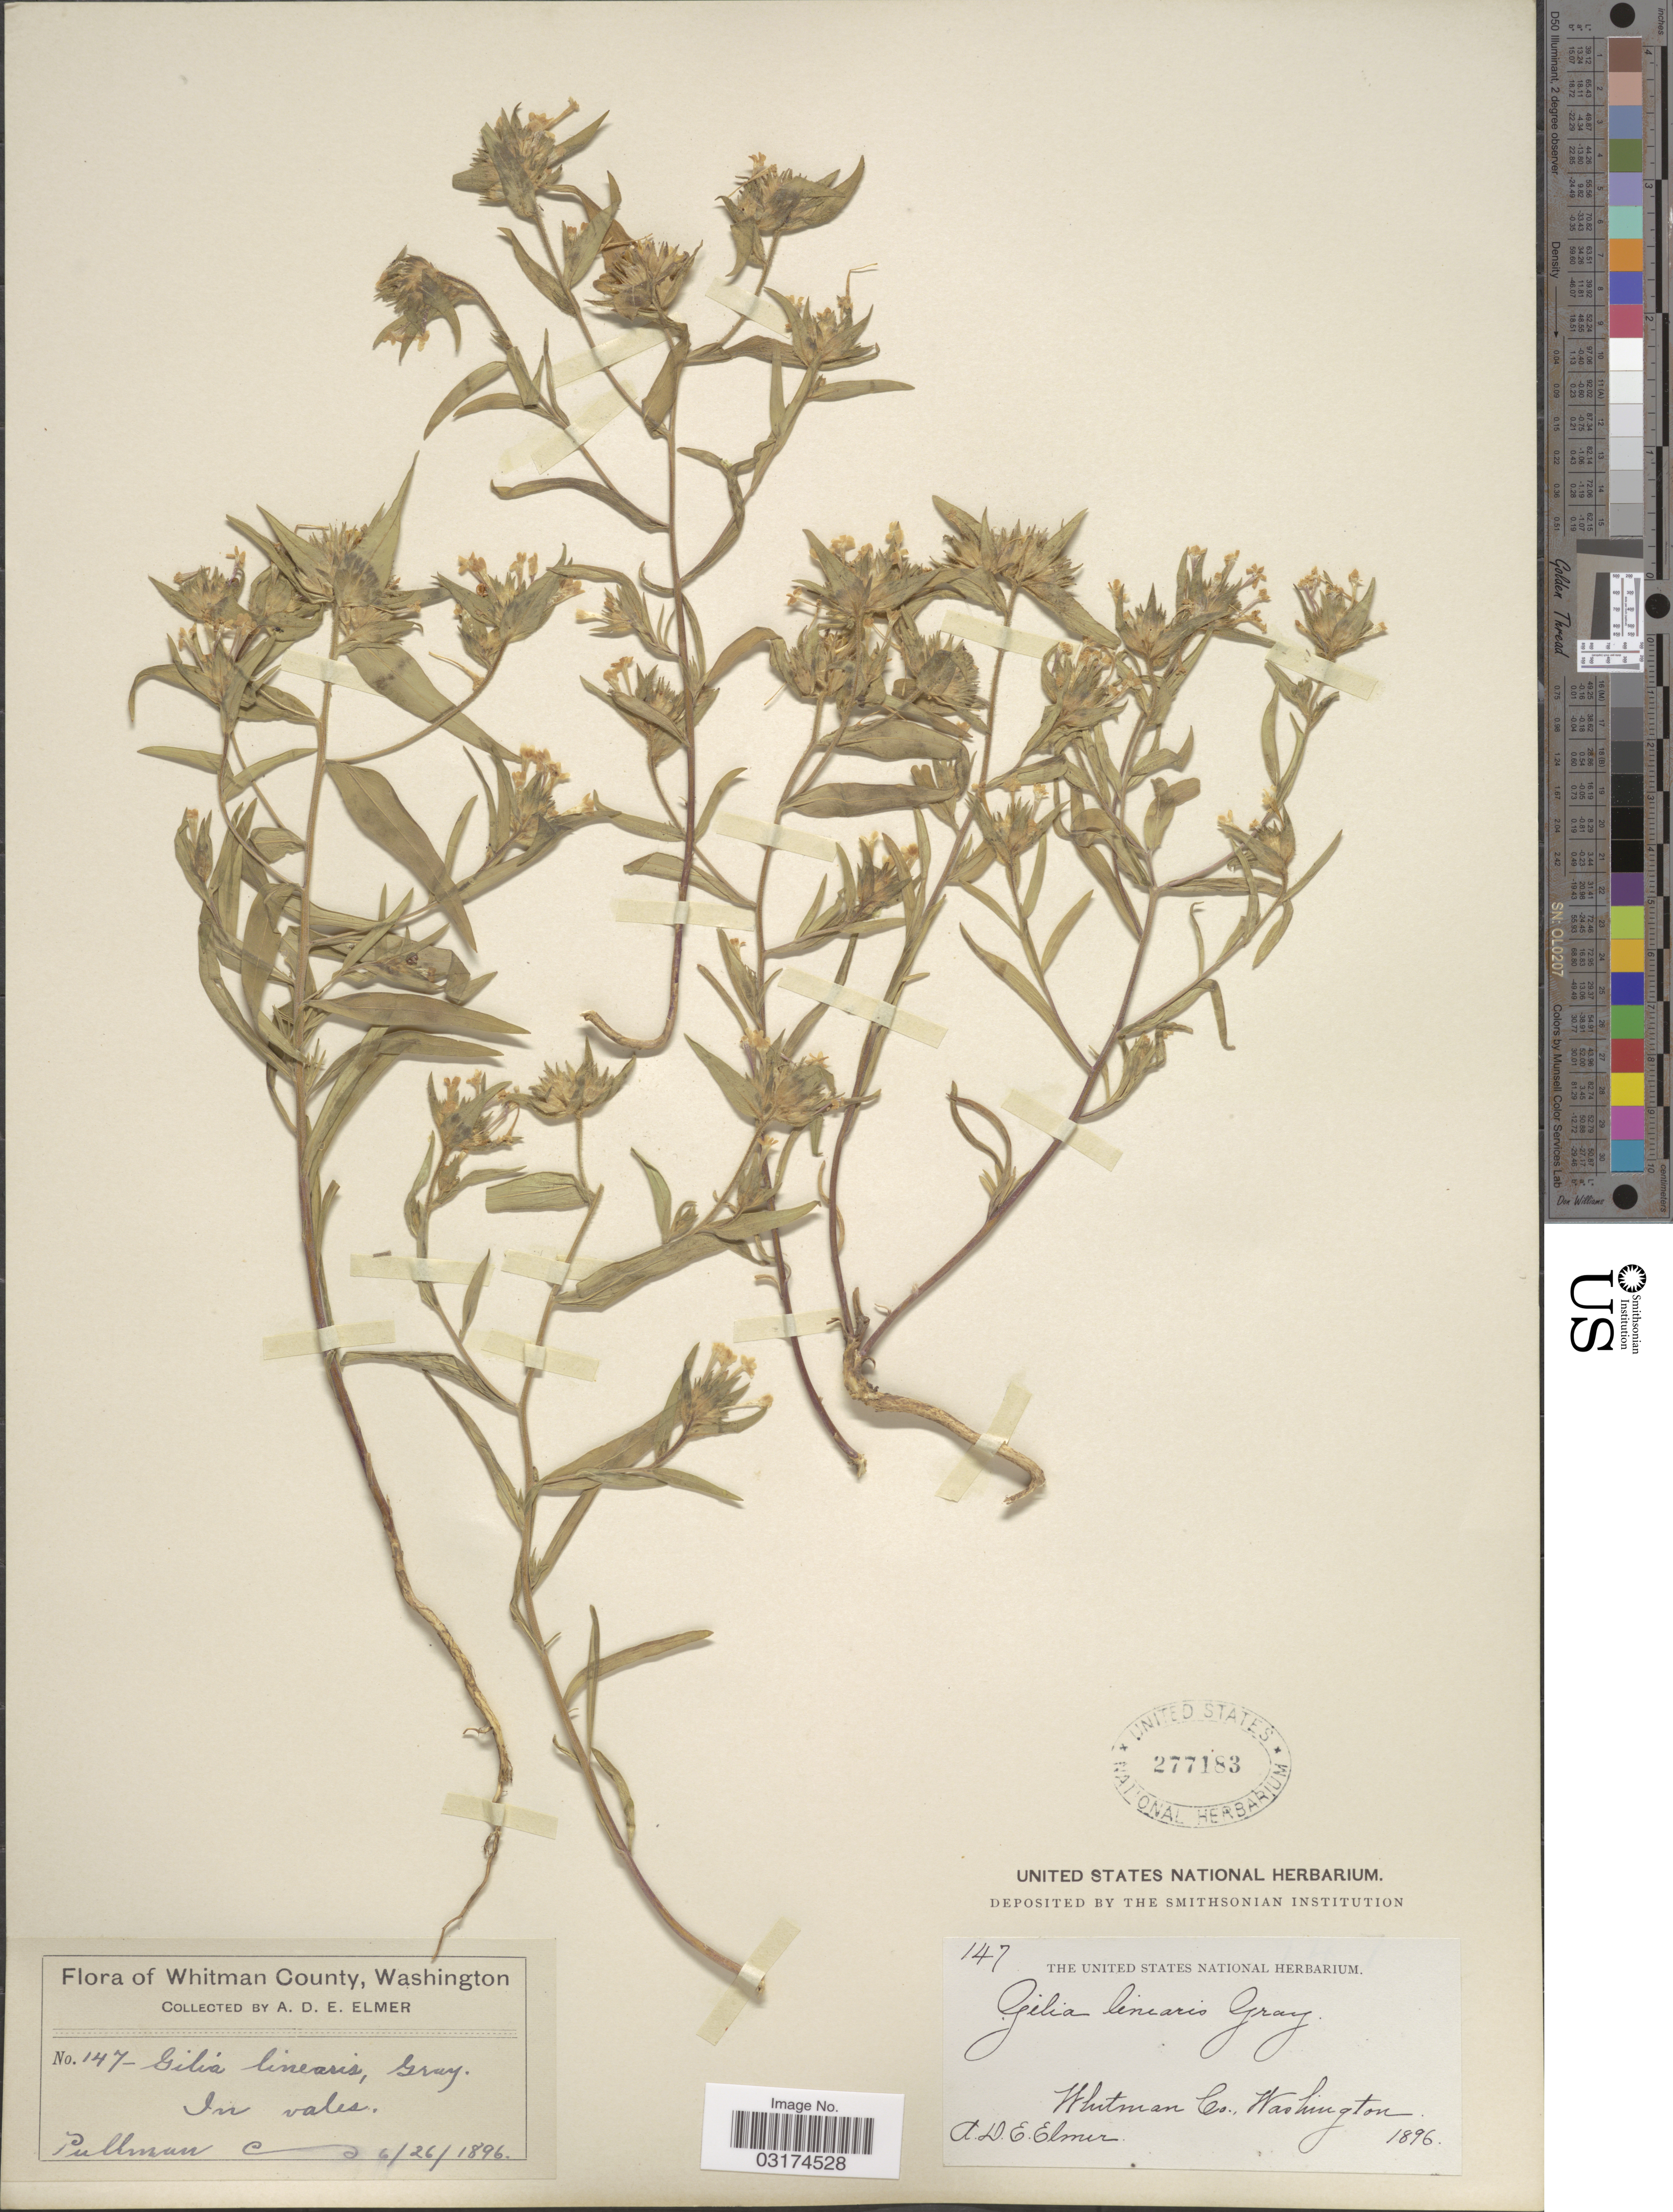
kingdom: Plantae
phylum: Tracheophyta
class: Magnoliopsida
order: Ericales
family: Polemoniaceae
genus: Collomia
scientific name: Collomia linearis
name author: Nutt.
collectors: A. D. E. Elmer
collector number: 147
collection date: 1896-06-26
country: United States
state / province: Washington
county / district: Whitman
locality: In vales. Whitman County.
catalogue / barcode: US 277183